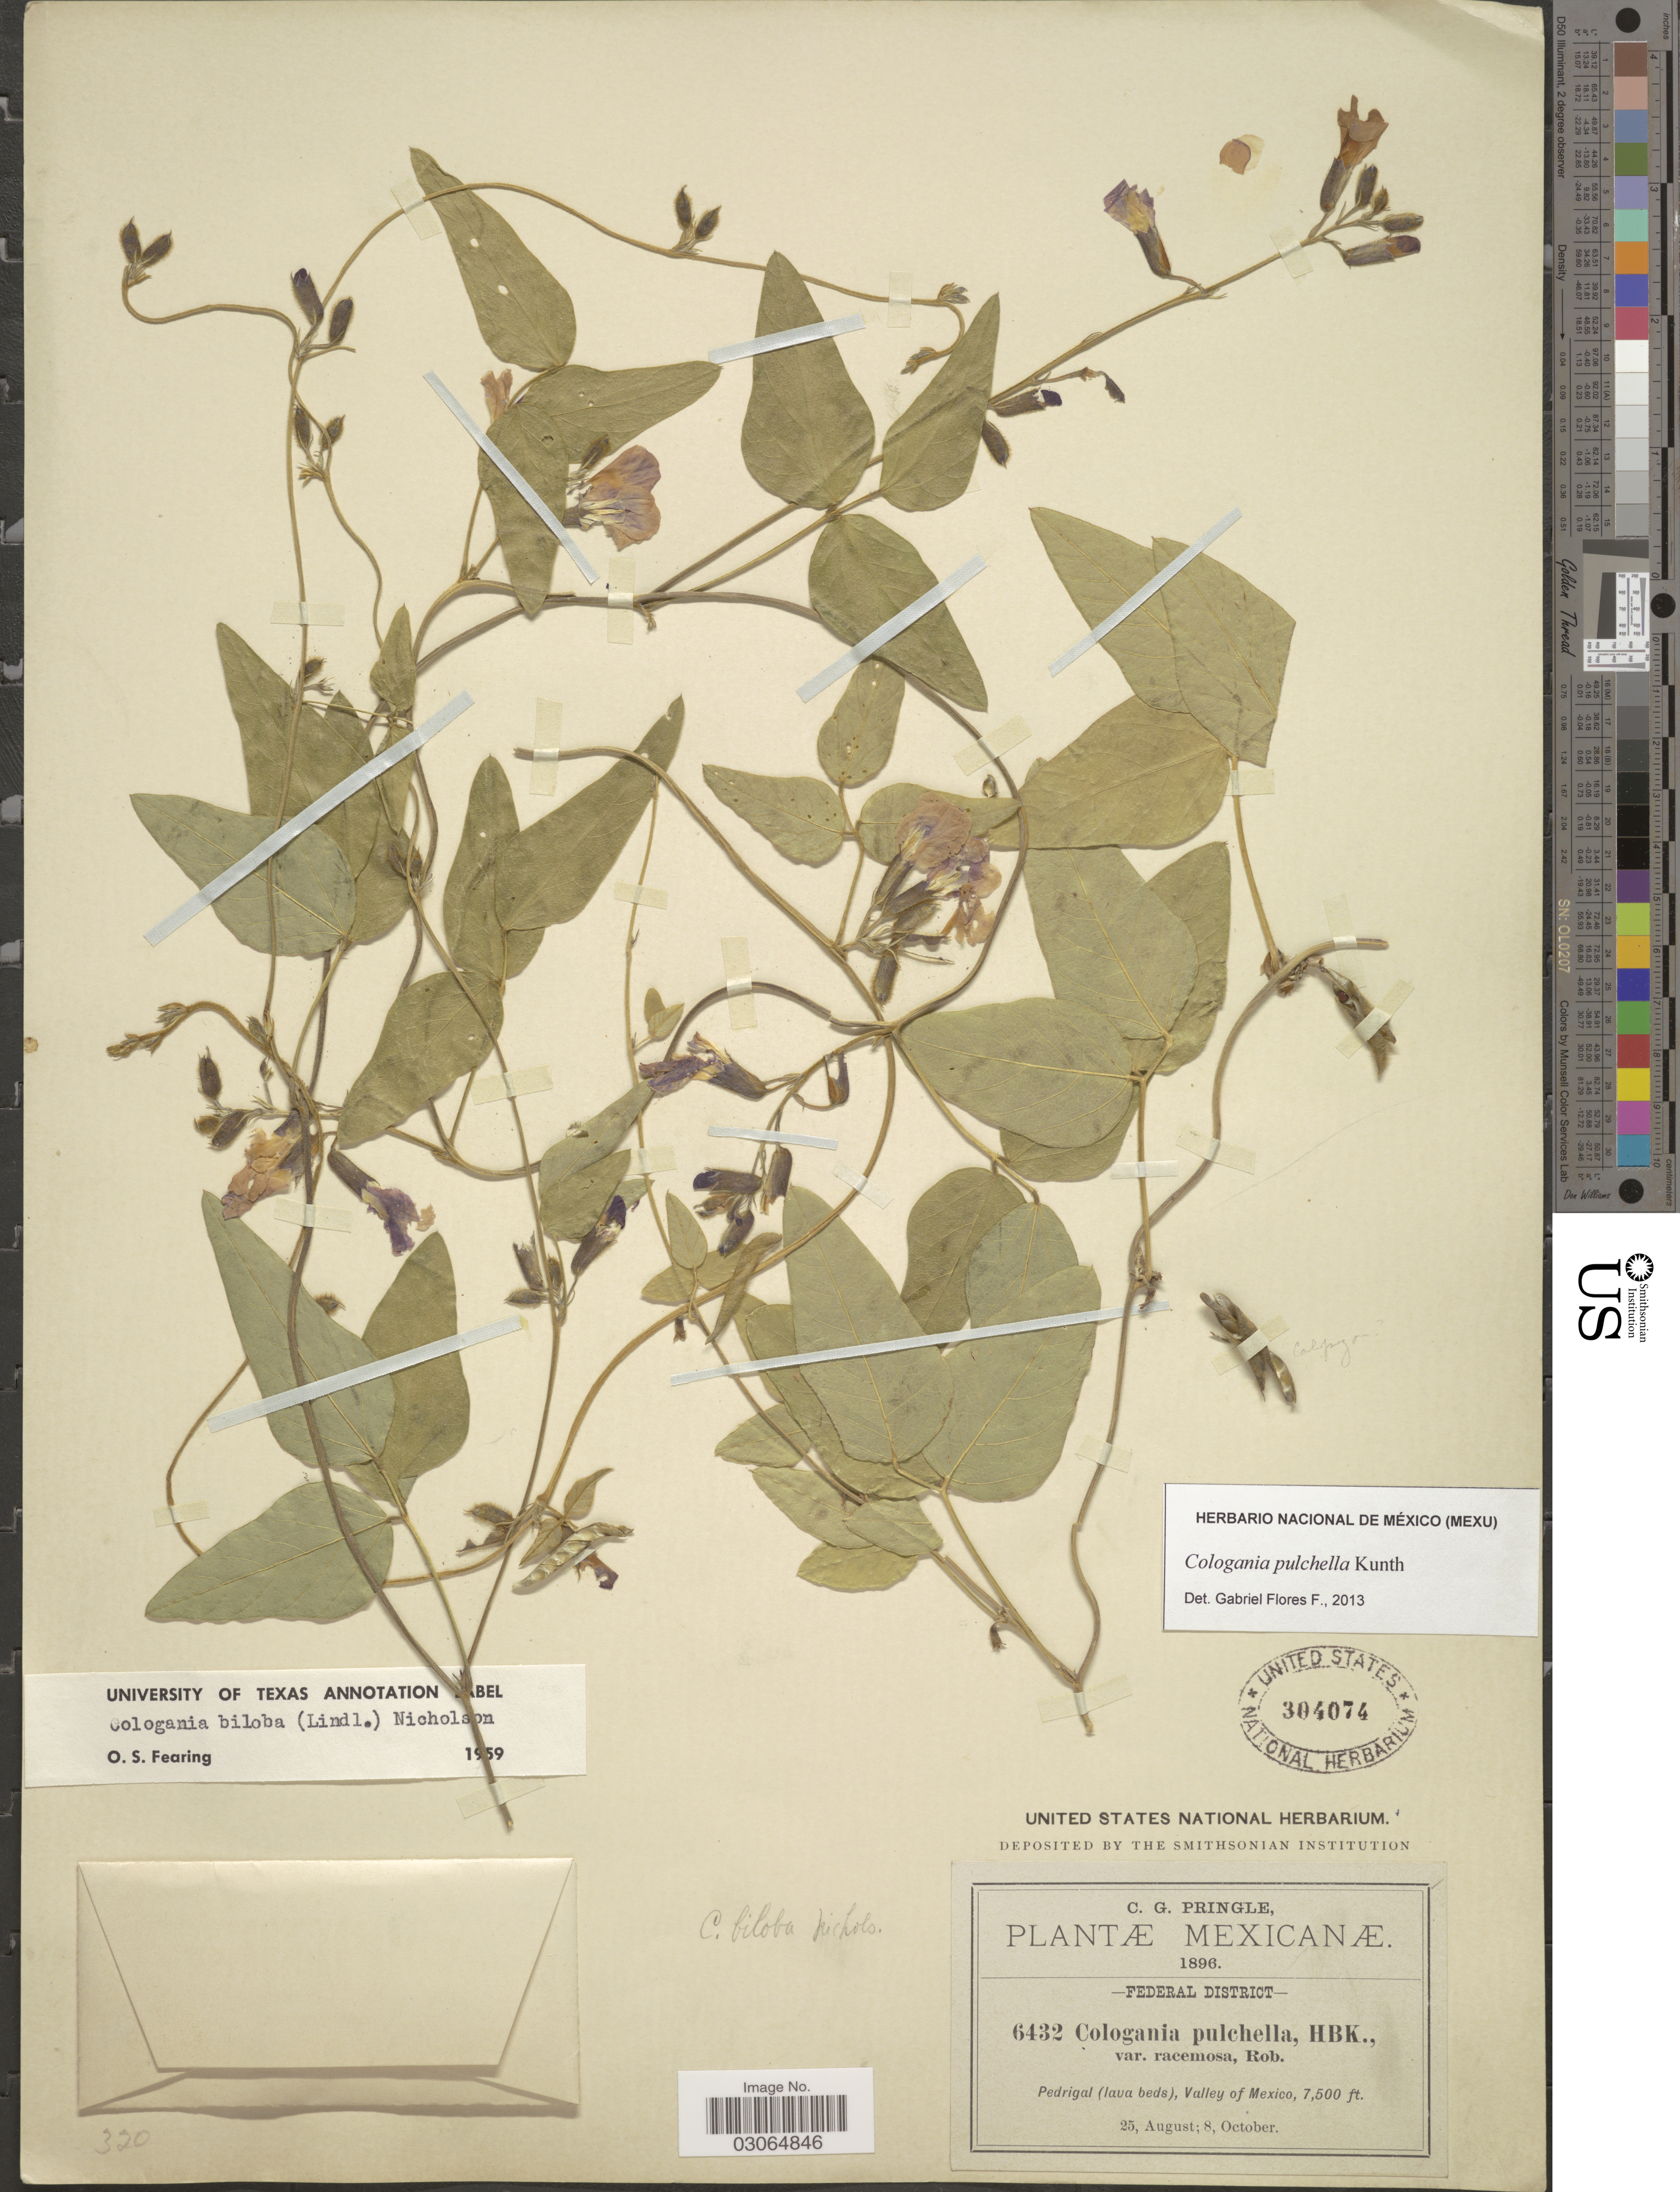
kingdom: Plantae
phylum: Tracheophyta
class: Magnoliopsida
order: Fabales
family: Fabaceae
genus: Cologania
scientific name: Cologania broussonetii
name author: (Balb.) DC.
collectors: C. G. Pringle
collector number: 6432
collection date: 1896-08-25/1896-10-08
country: Mexico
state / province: Distrito Federal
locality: Federal District. Pedrigal (lava beds), Valley of Mexico.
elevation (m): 2286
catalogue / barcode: US 304074